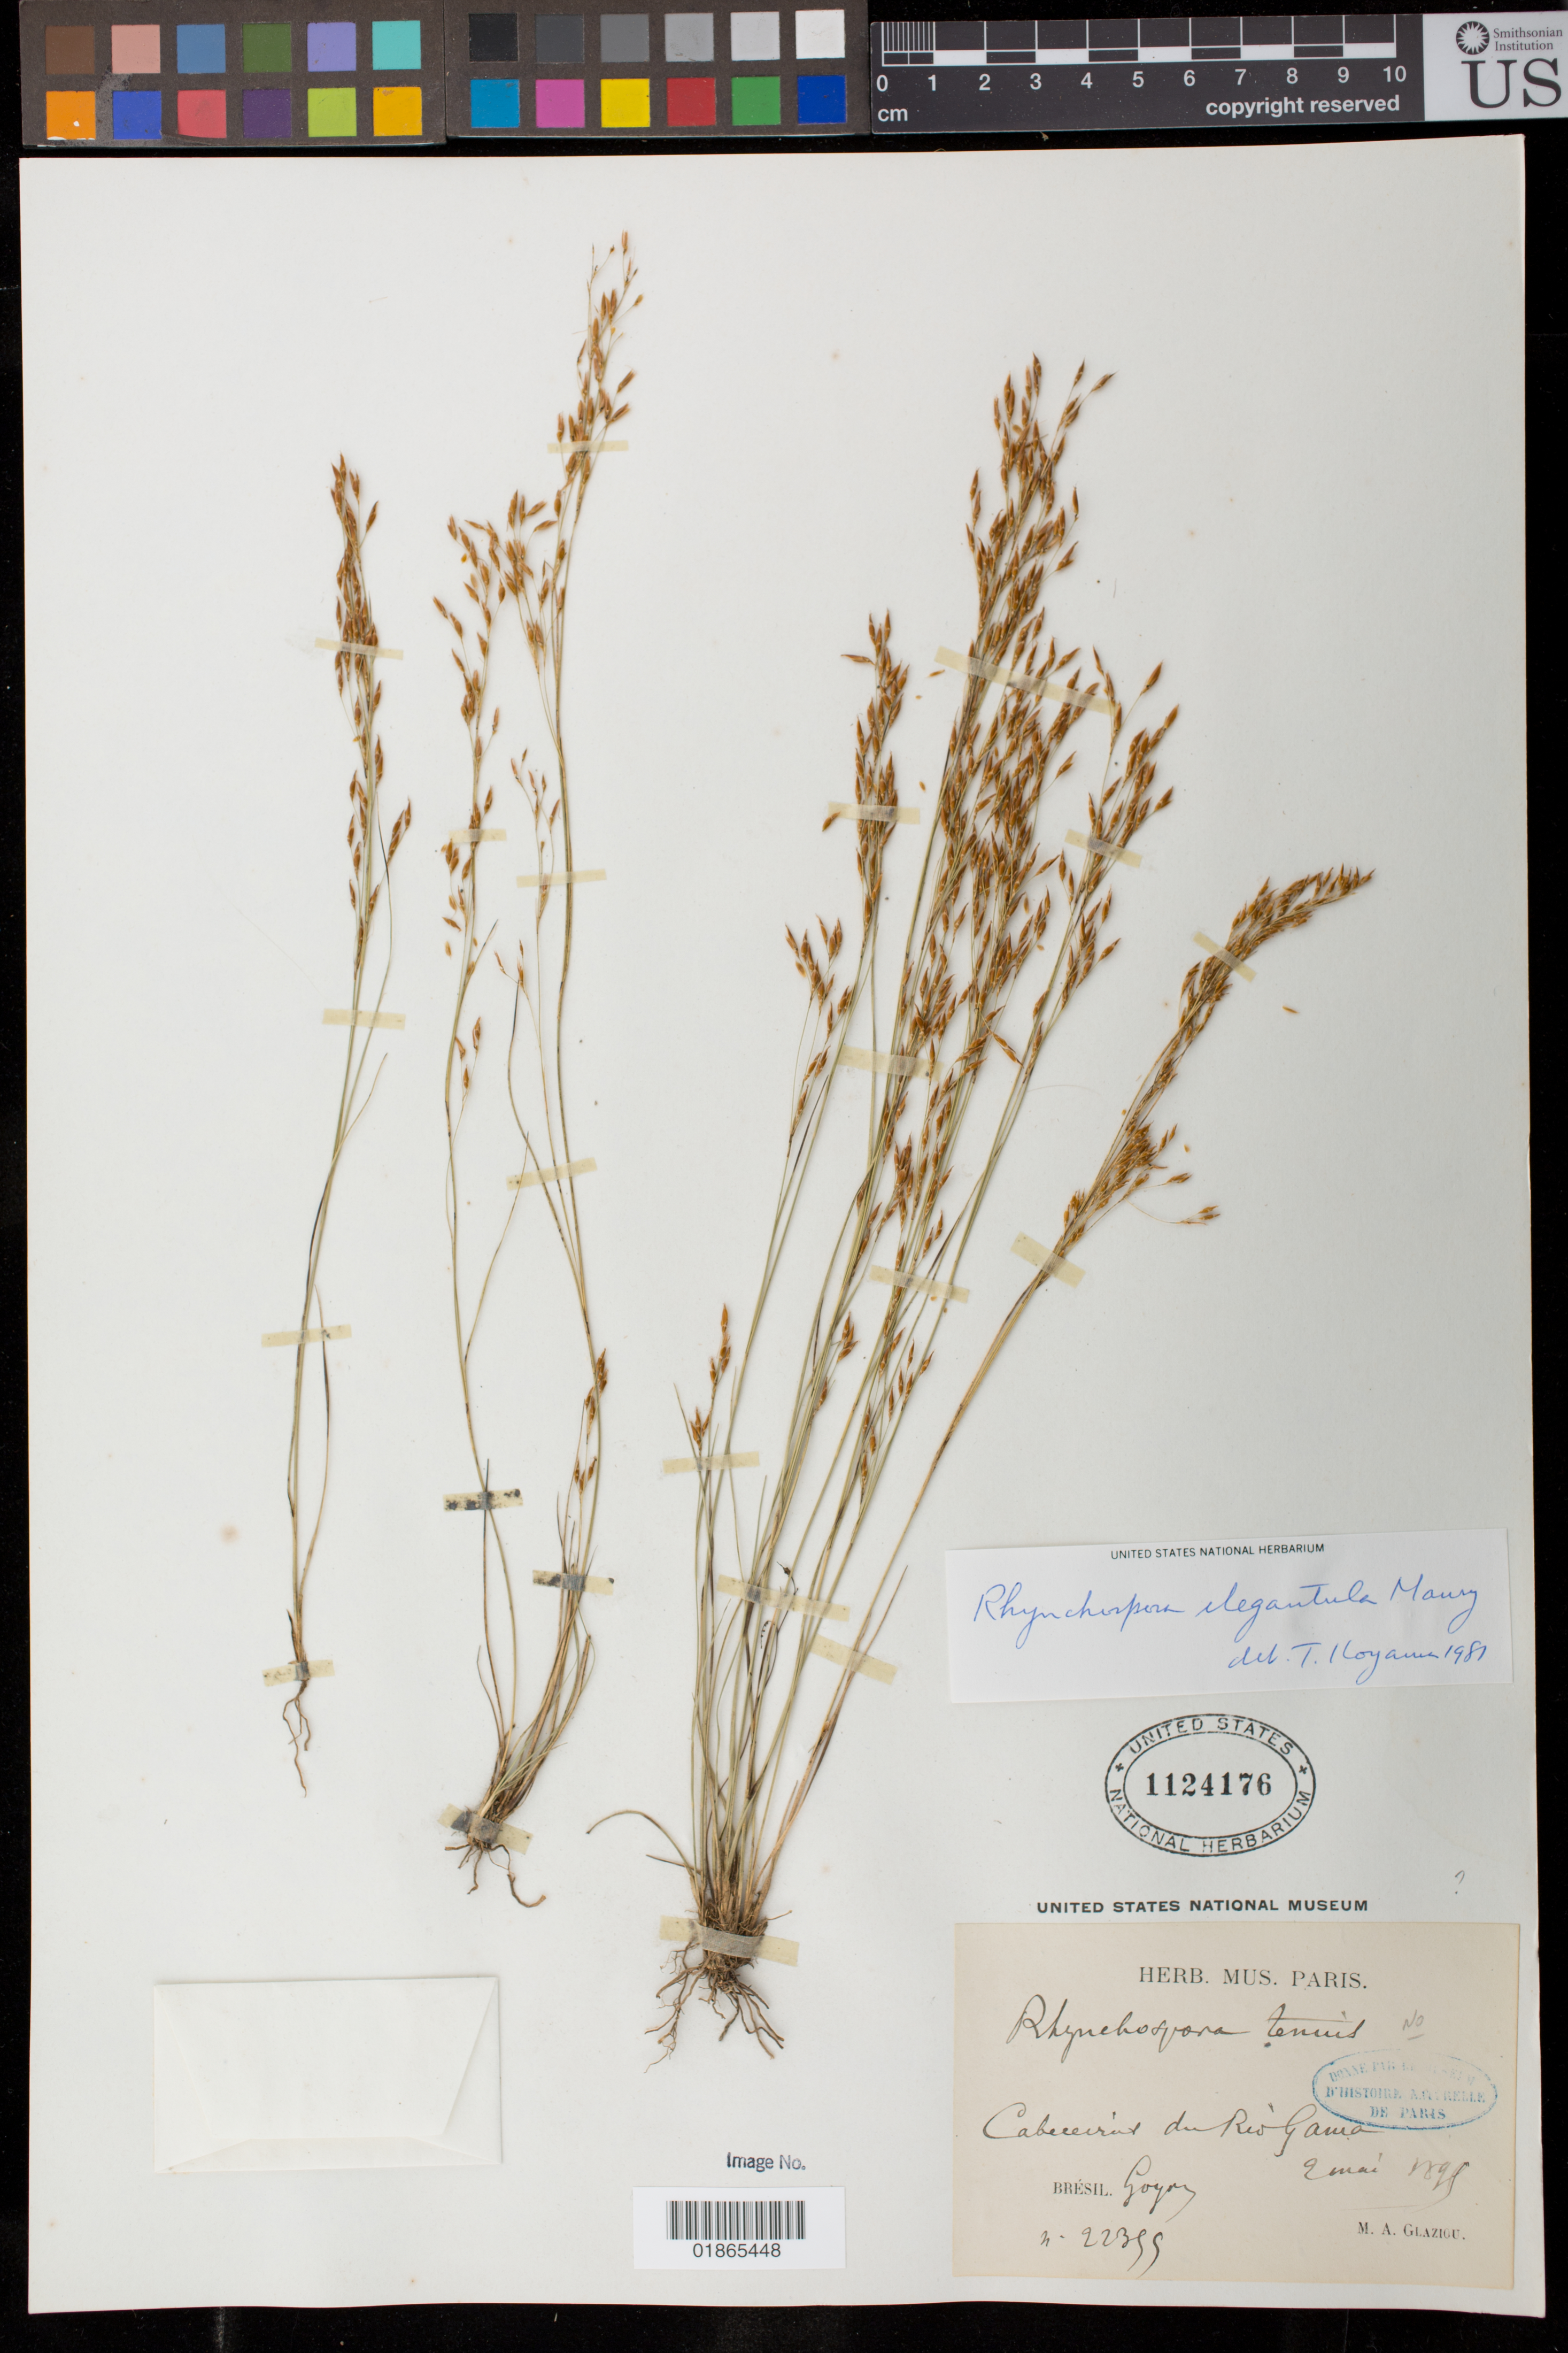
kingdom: Plantae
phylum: Tracheophyta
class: Liliopsida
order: Poales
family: Cyperaceae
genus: Rhynchospora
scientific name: Rhynchospora elegantula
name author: Maury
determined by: Koyama, Tetsuo M.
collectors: M. Glaziou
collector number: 22399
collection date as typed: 9 mai 1899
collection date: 1899-05-09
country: Brazil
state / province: Goiás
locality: Goyaz, Cabeceiras du Rio Gama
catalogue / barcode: US 1124176